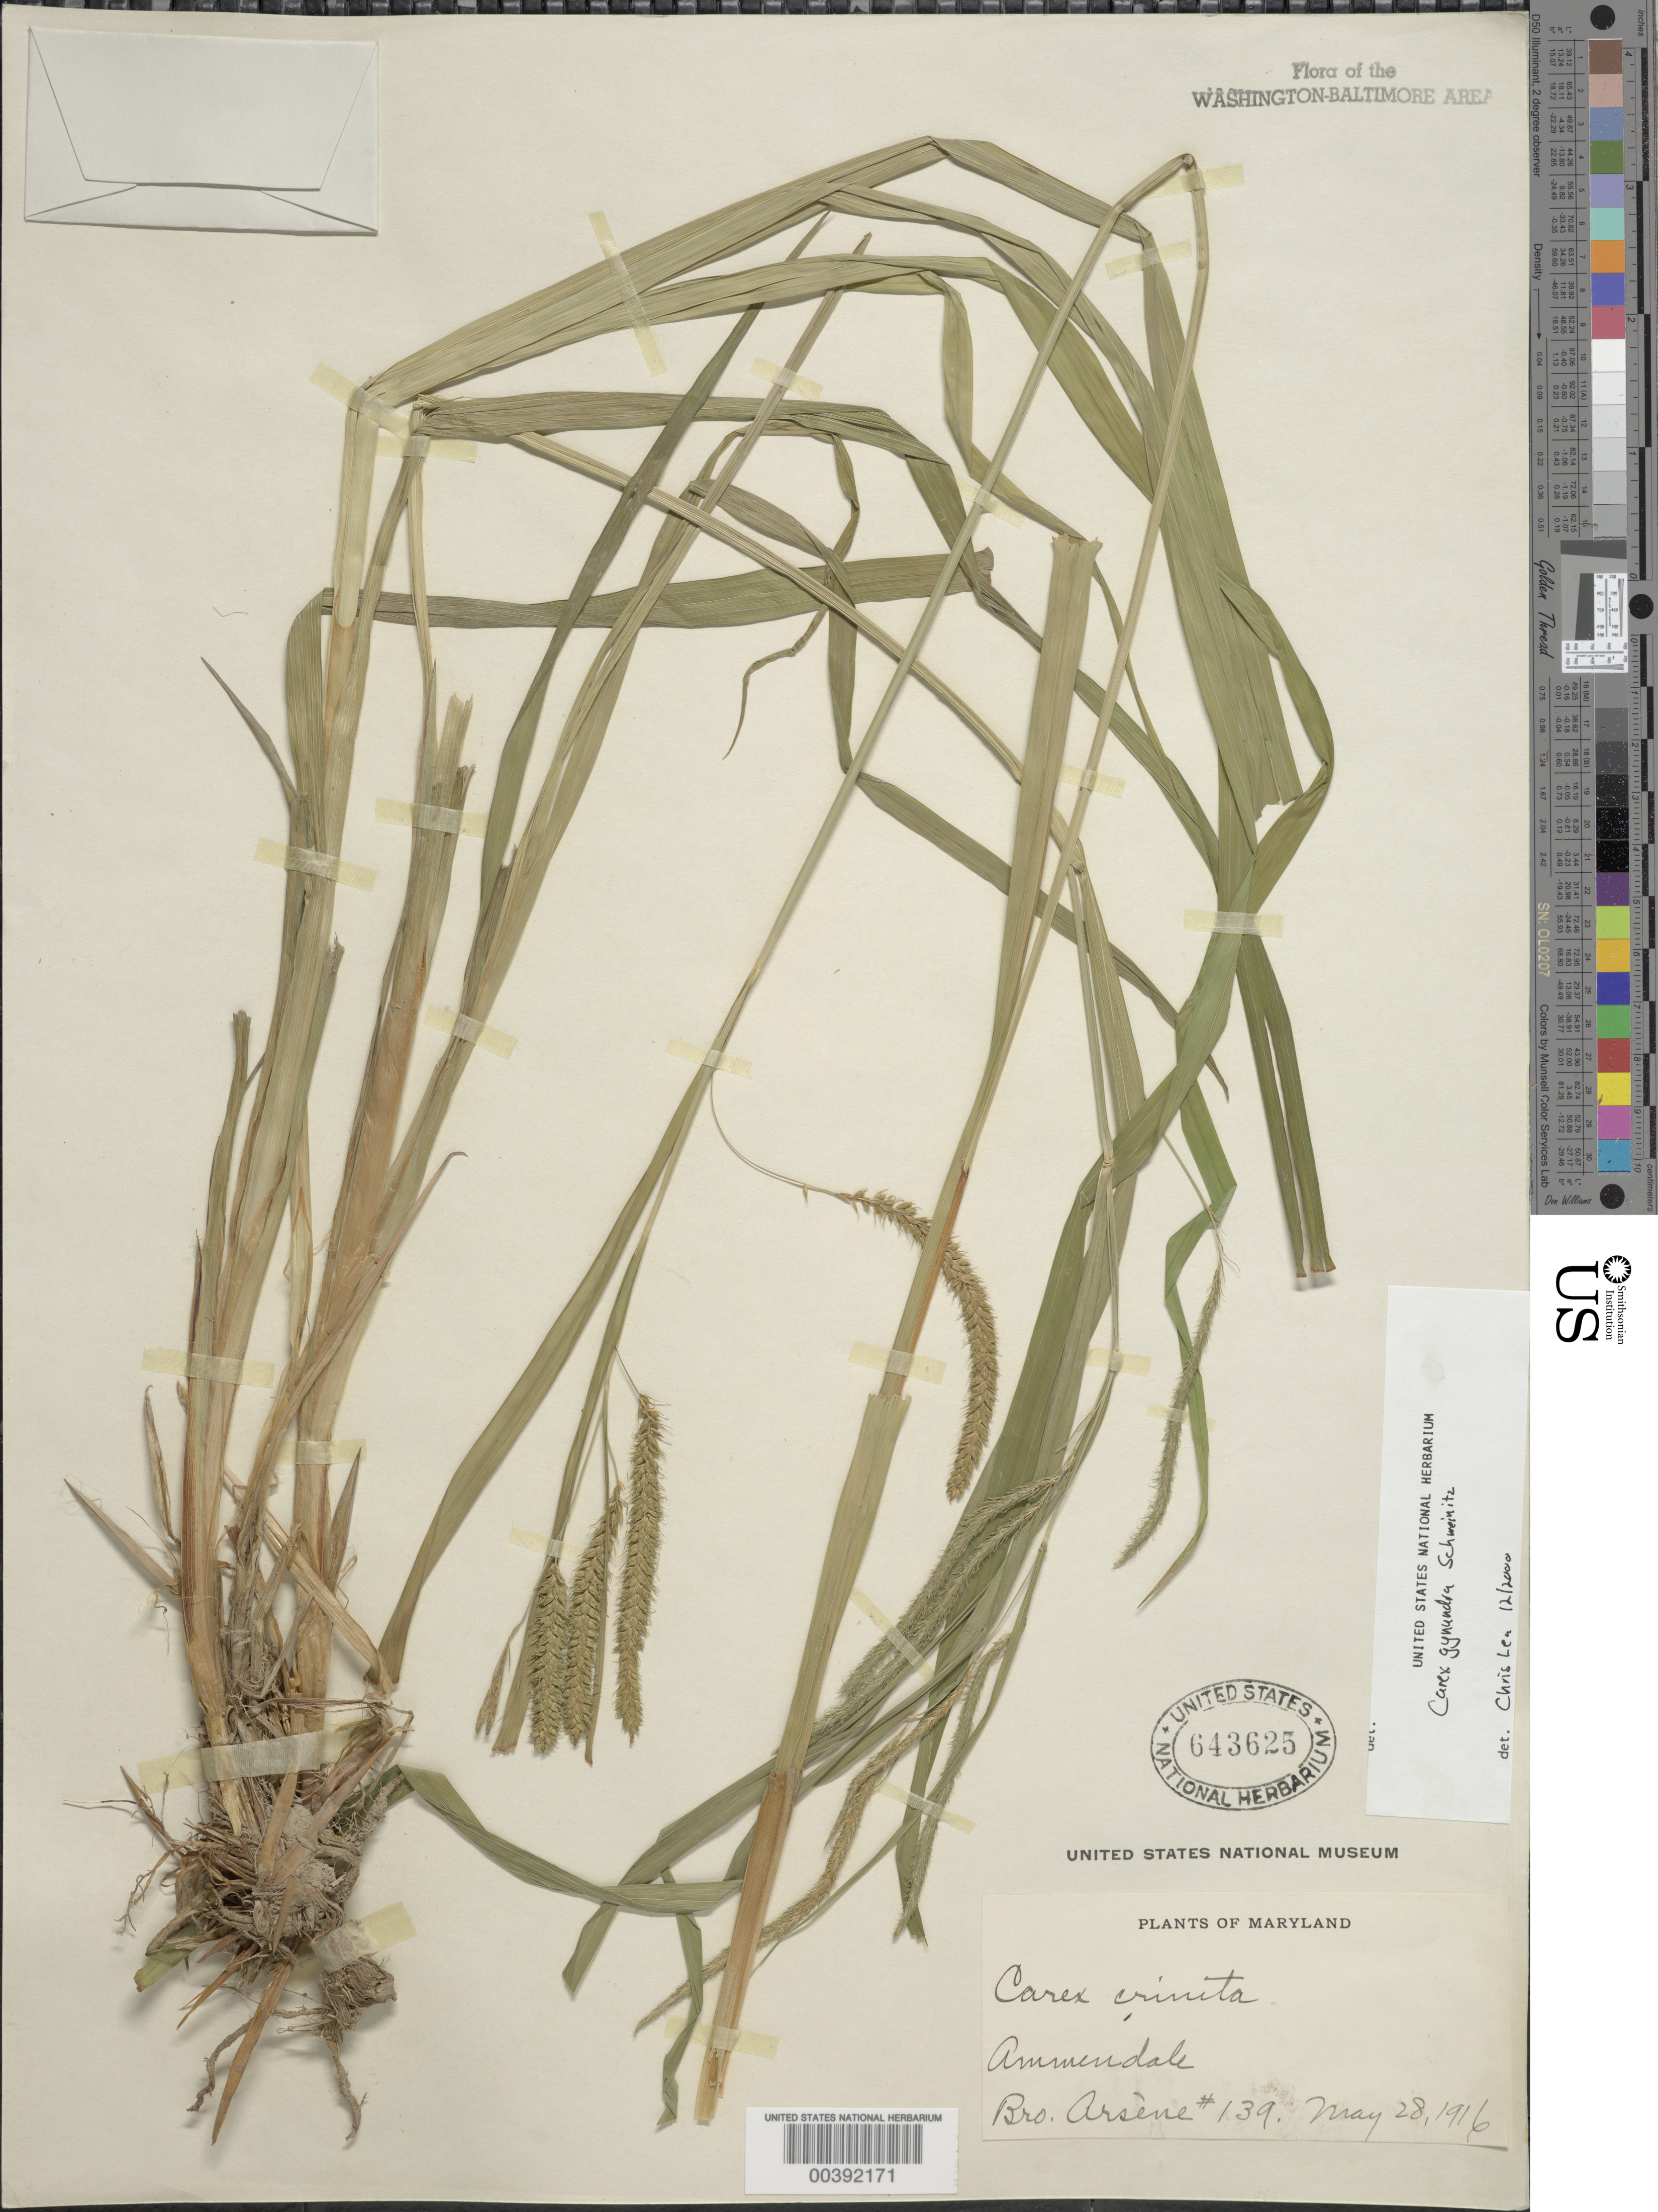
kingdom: Plantae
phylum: Tracheophyta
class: Liliopsida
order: Poales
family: Cyperaceae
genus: Carex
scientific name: Carex gynandra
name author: Schwein.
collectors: Bro. G. Arsène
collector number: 139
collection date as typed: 28 May 1916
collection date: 1916-05-28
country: United States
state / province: Maryland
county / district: Prince George's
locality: Ammendale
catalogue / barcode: US 643625